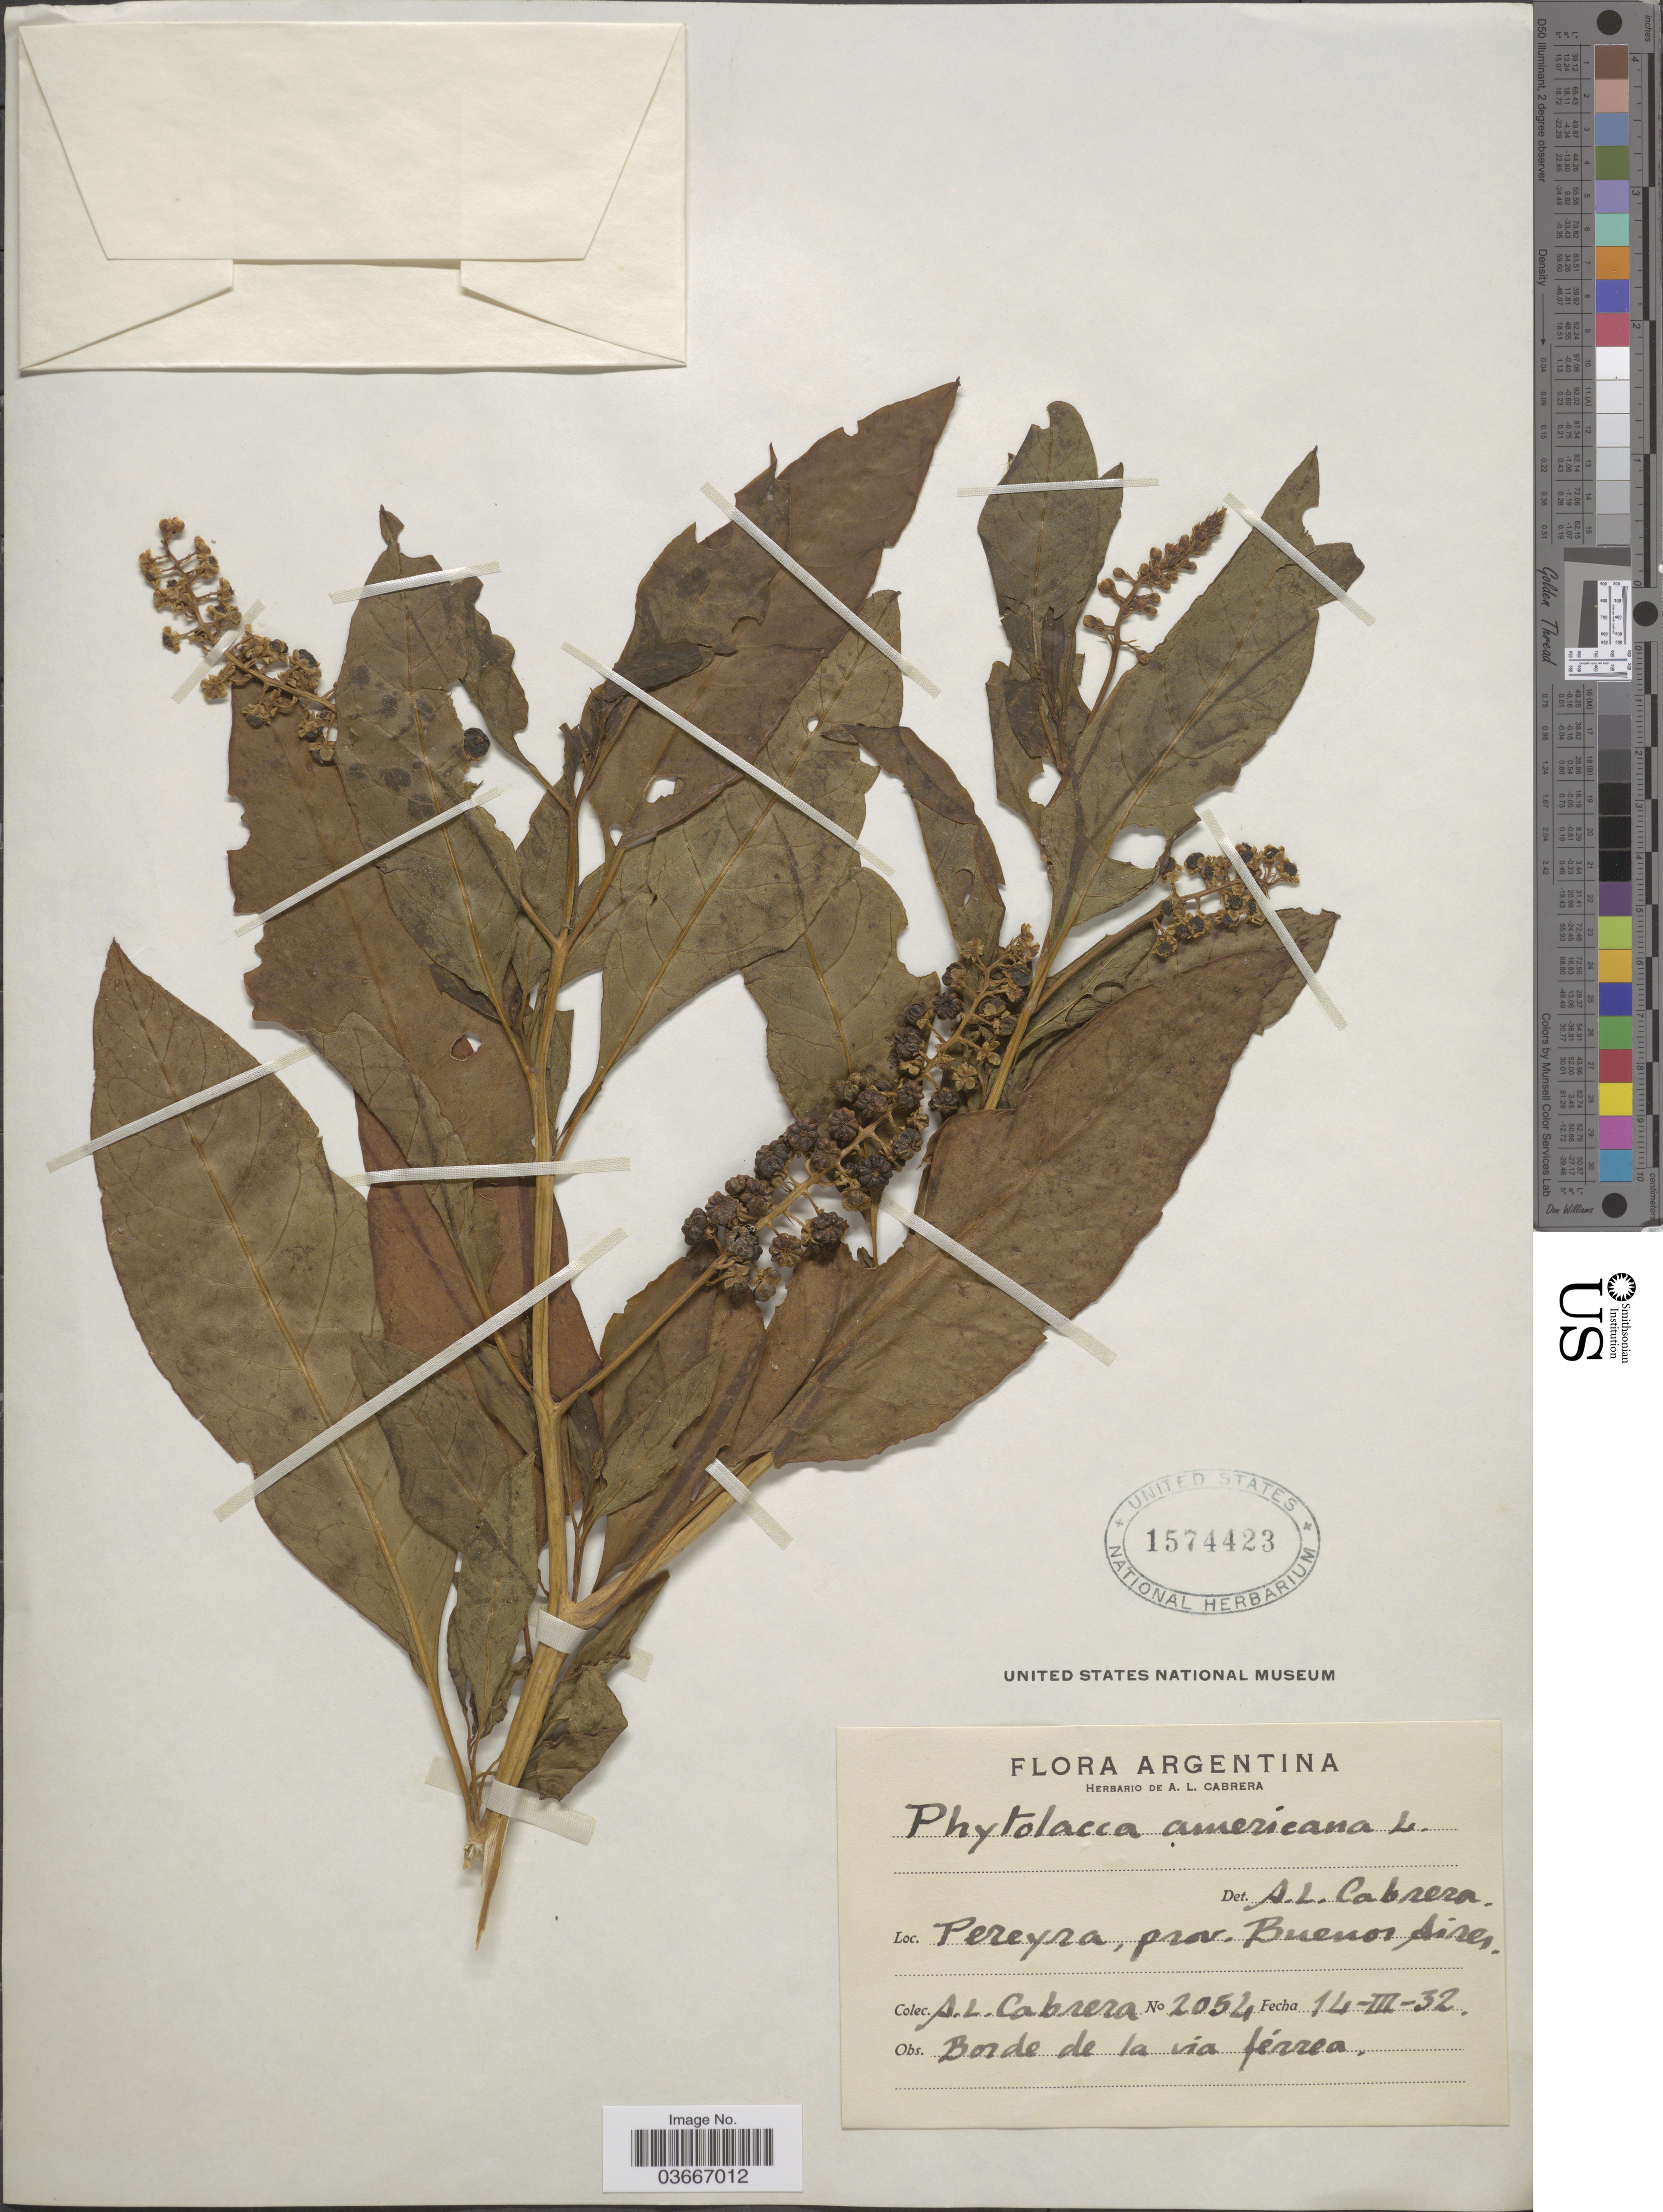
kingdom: Plantae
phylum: Tracheophyta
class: Magnoliopsida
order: Caryophyllales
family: Phytolaccaceae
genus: Phytolacca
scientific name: Phytolacca rugosa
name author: A. Braun & C.D. Bouché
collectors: A. L. Cabrera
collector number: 2054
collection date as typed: Transcribed d/m/y: 14/3/32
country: Argentina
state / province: Buenos Aires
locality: Pereyra.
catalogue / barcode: US 1574423